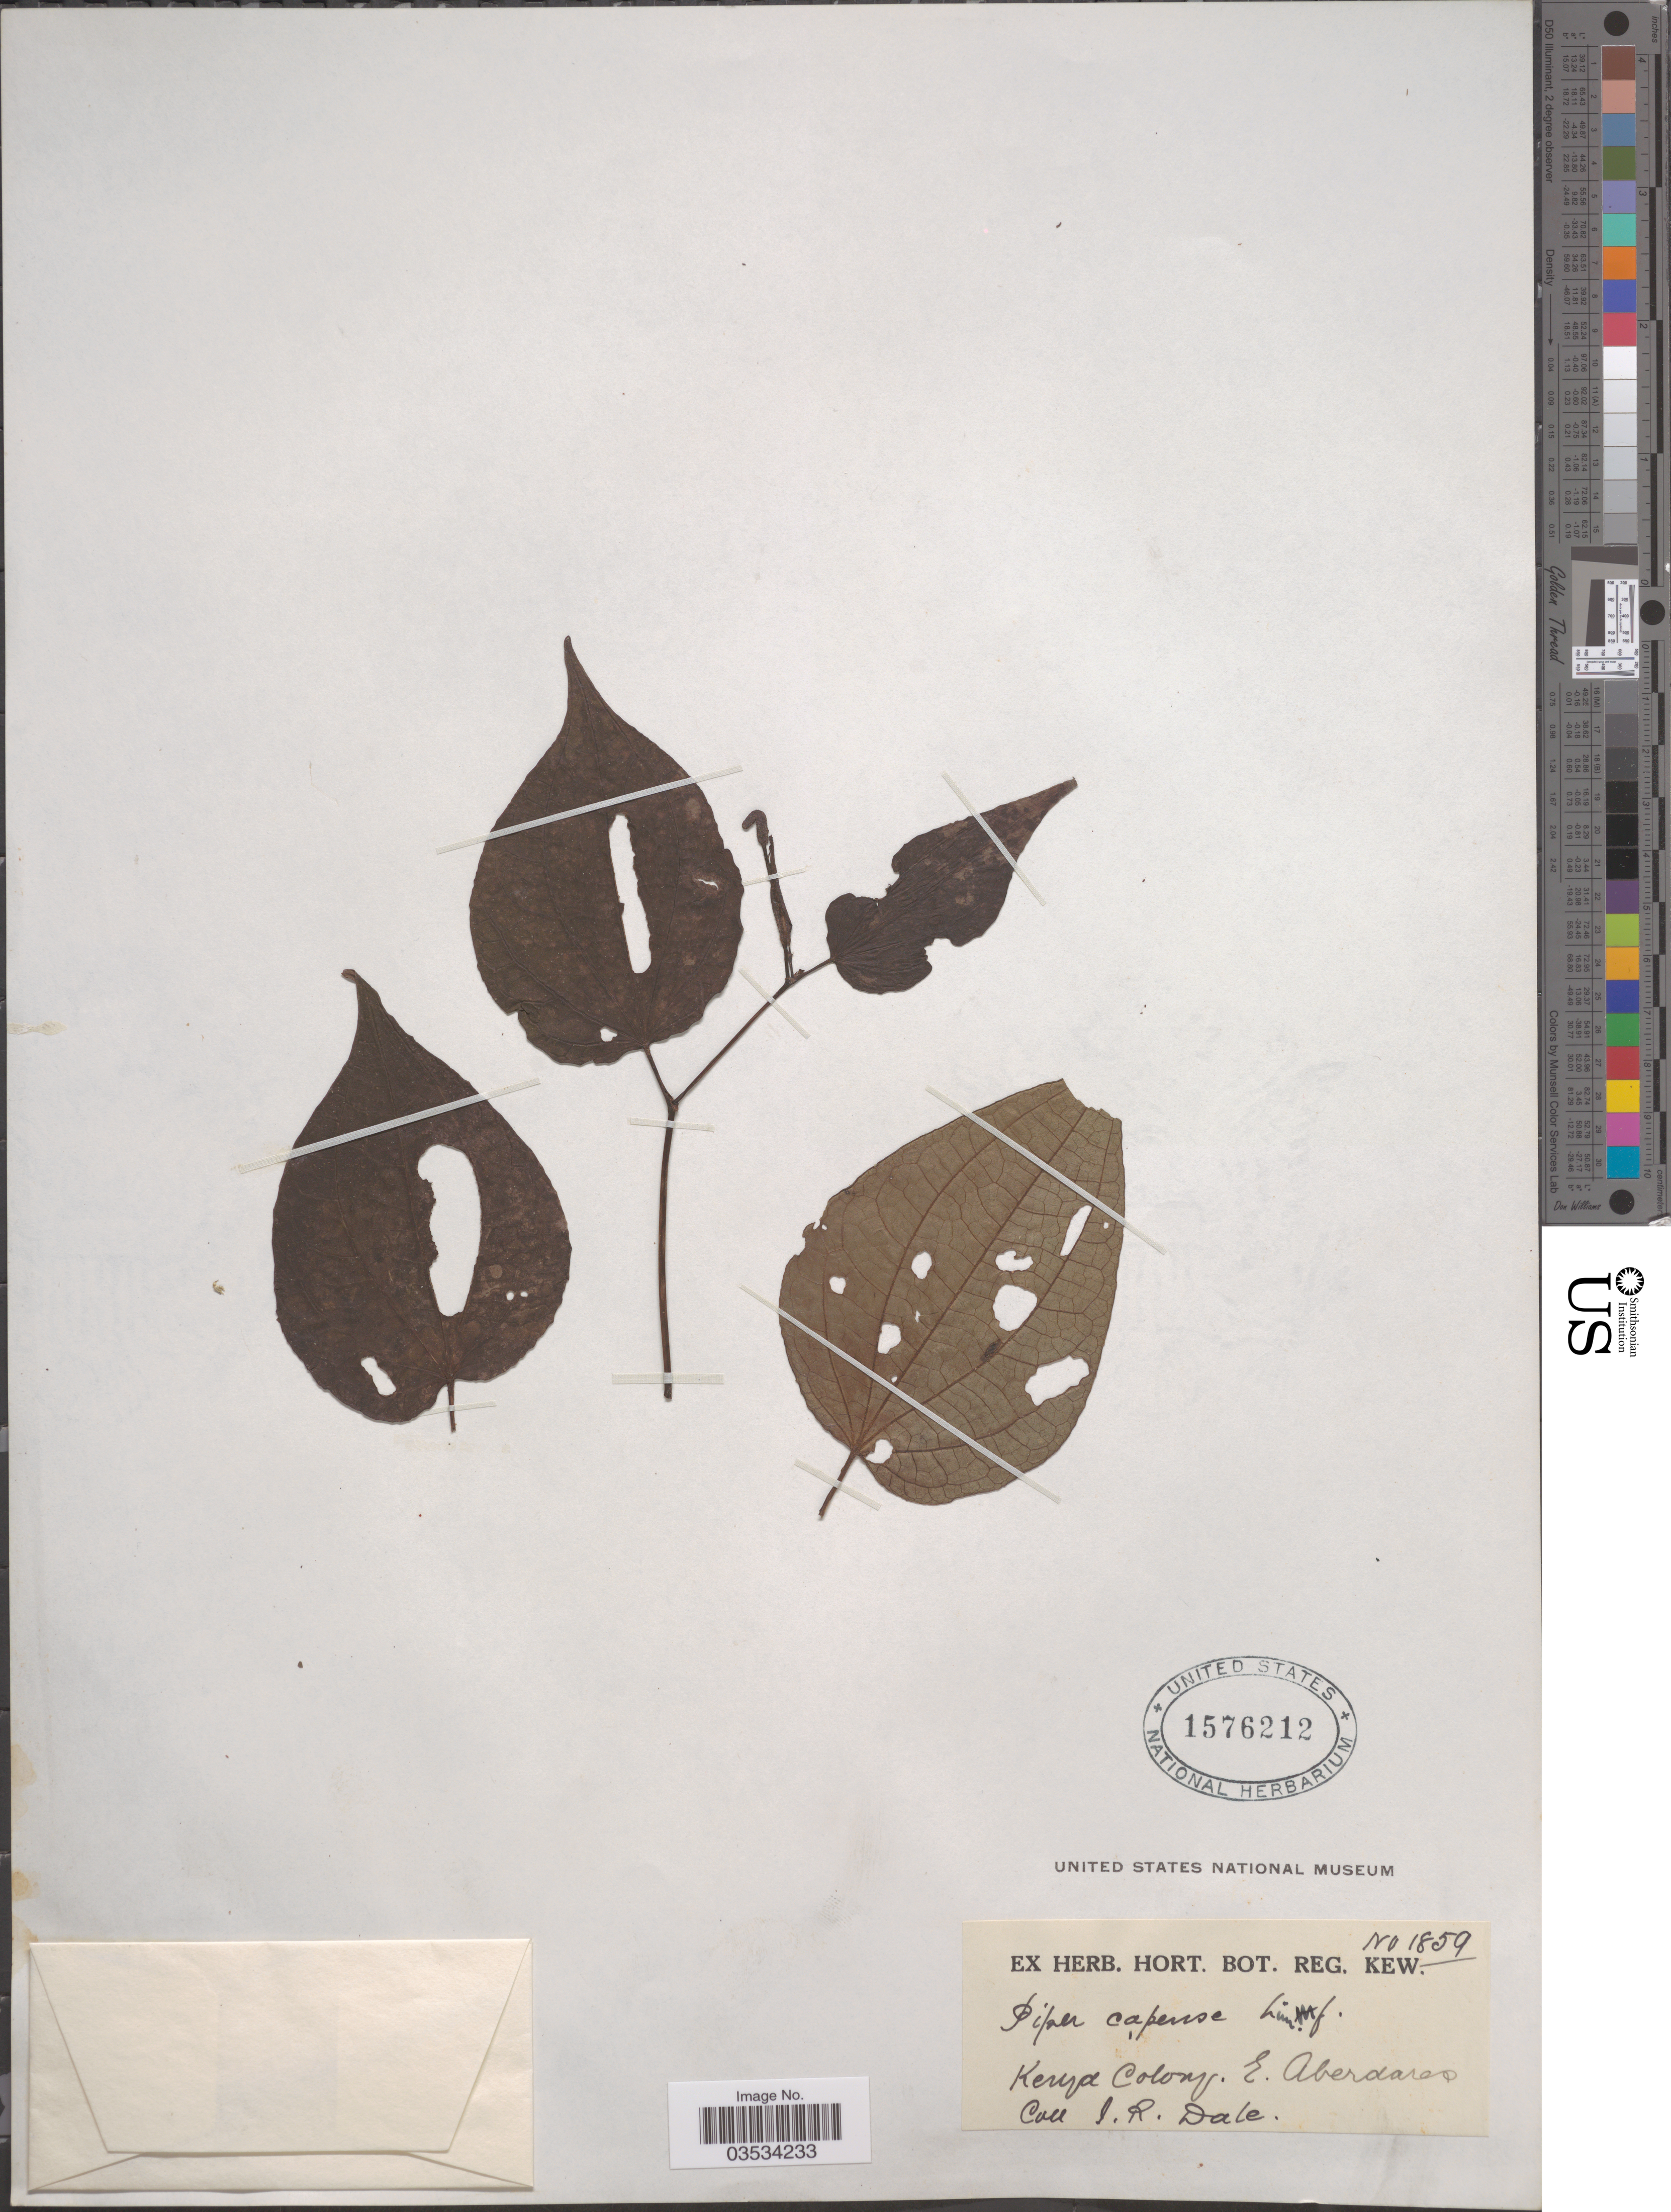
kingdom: Plantae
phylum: Tracheophyta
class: Magnoliopsida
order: Piperales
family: Piperaceae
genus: Piper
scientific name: Piper capense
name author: L. f.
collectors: J. Dale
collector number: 1859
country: Kenya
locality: Kenya Colony: E. Aberdares.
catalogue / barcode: US 1576212